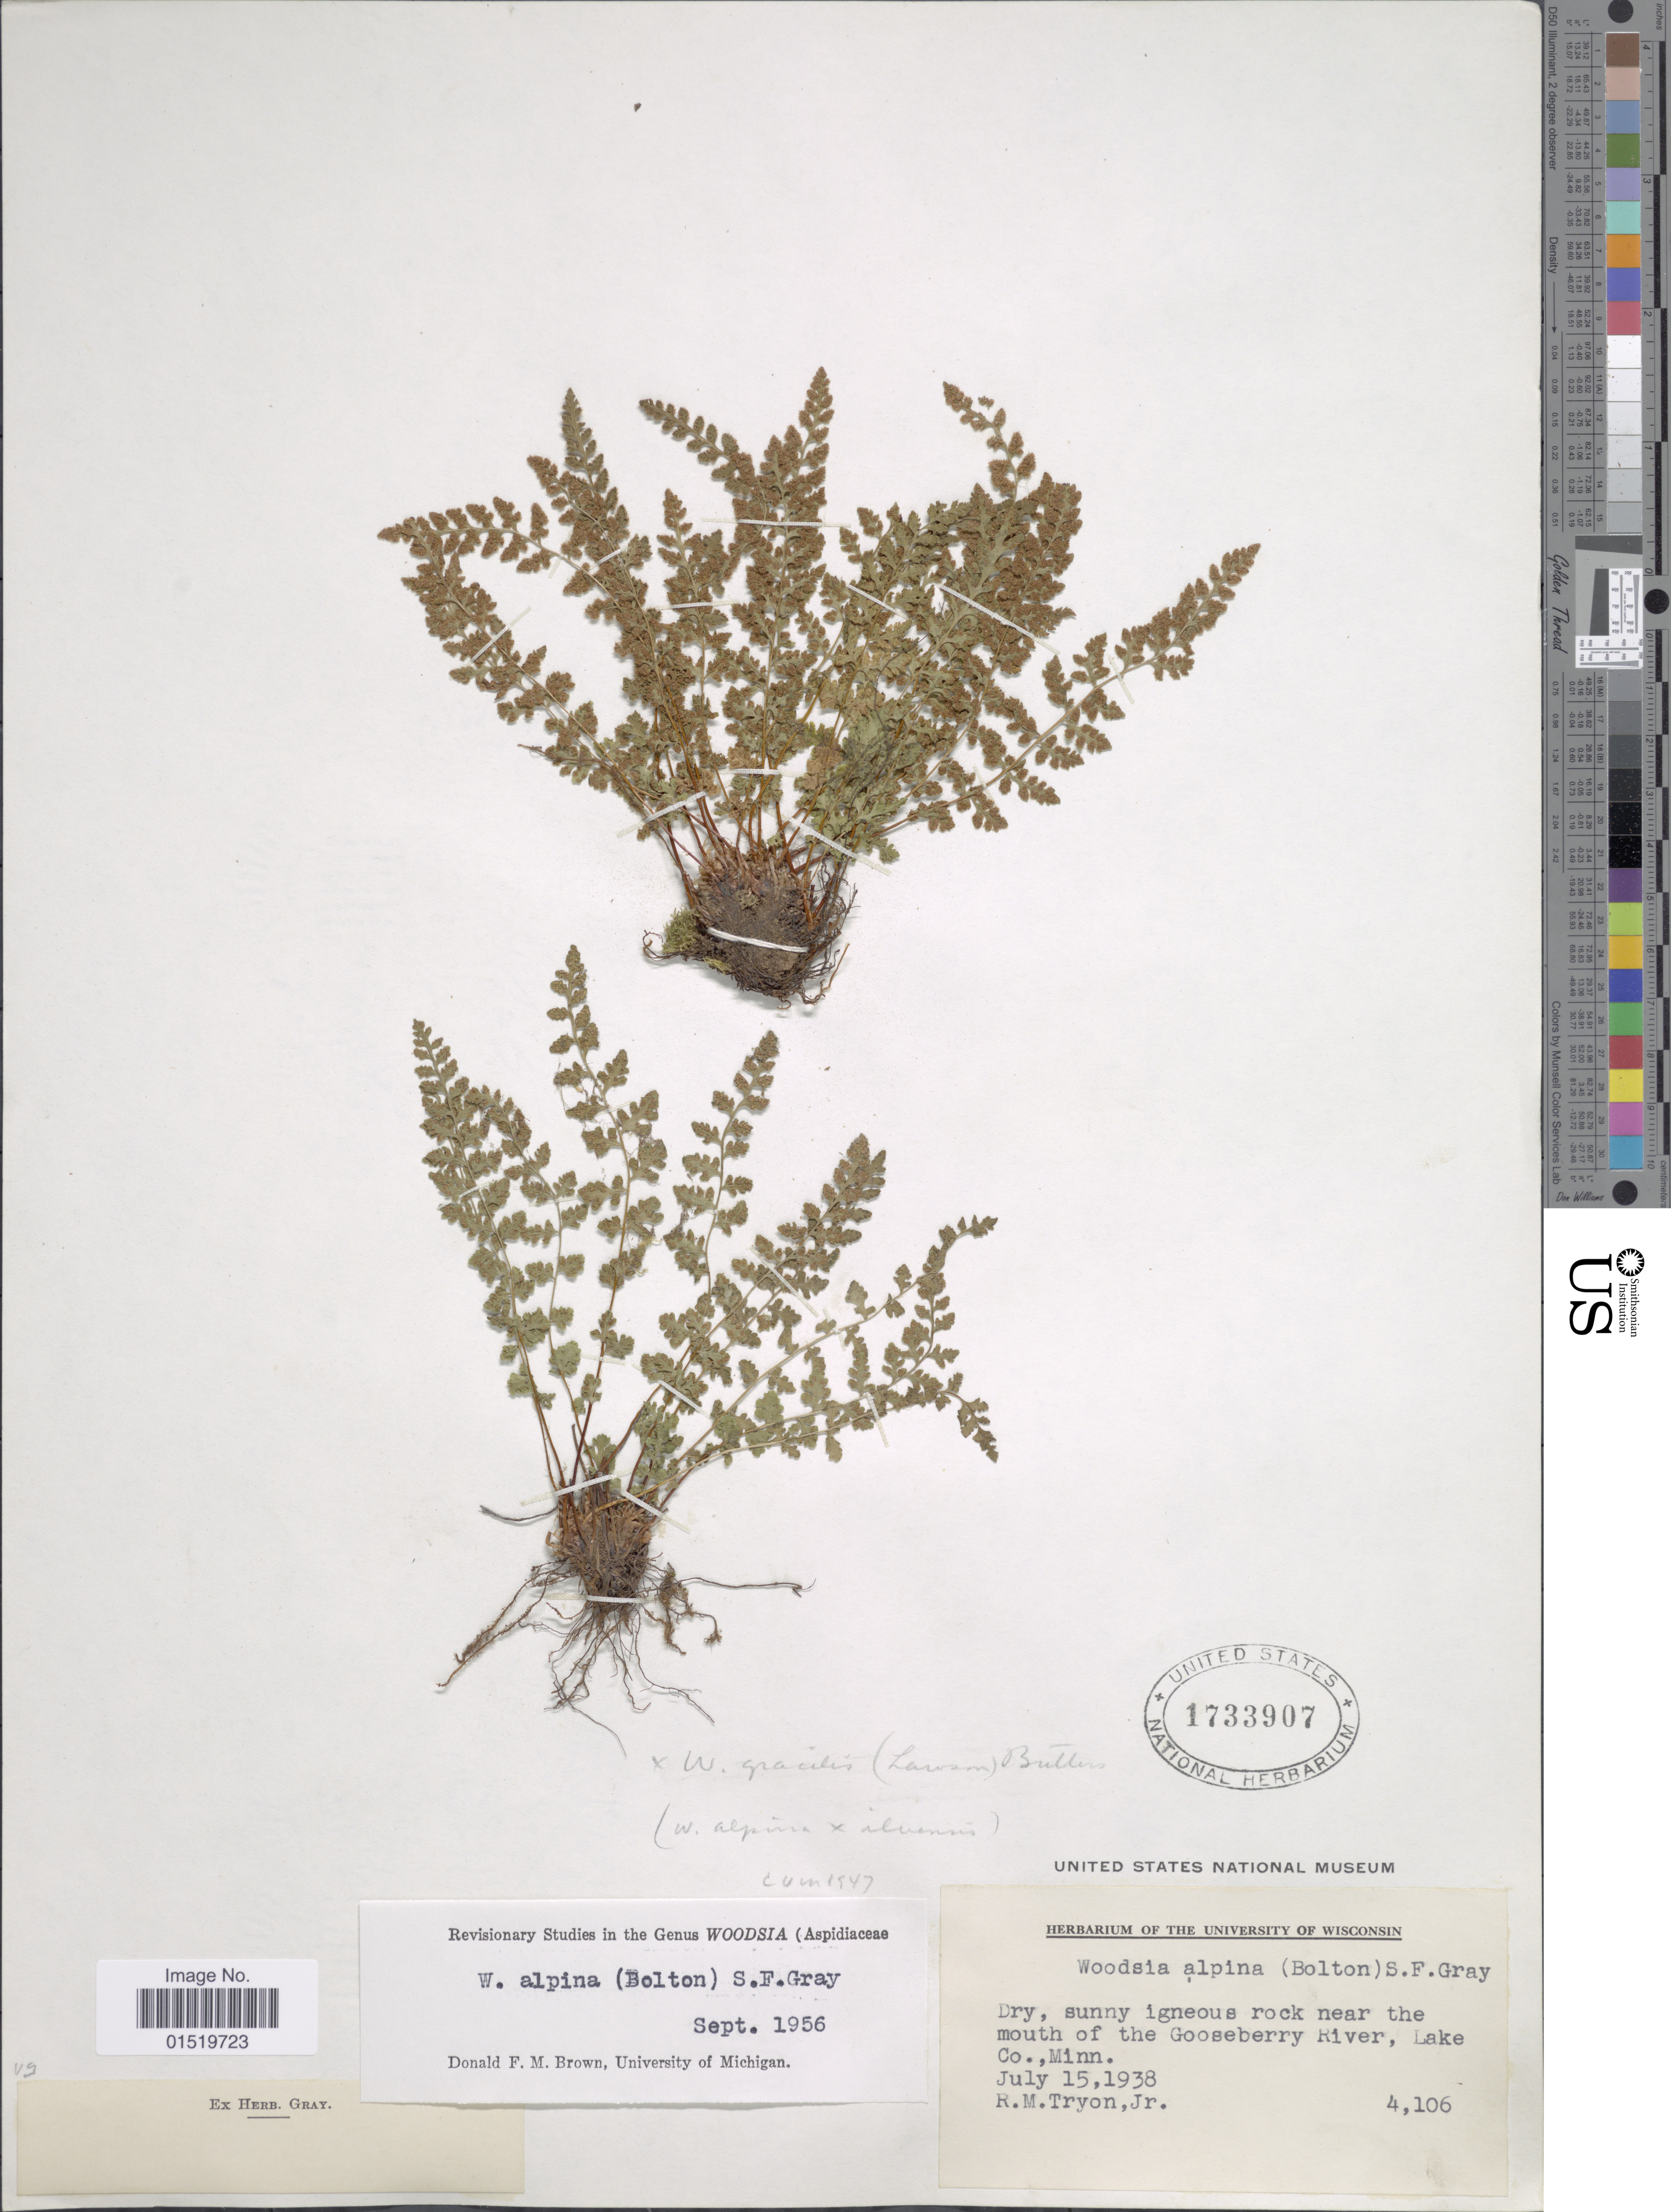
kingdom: Plantae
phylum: Tracheophyta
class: Polypodiopsida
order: Polypodiales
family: Woodsiaceae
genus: Woodsia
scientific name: Woodsia x gracilis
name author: (Lawson) Butters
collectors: R. M. Tryon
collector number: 4106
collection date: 1938-07-15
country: United States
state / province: Minnesota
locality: Dry, sunny igneous rock near the mouth of the Gooseberry River, Lake Co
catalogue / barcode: US 1733907